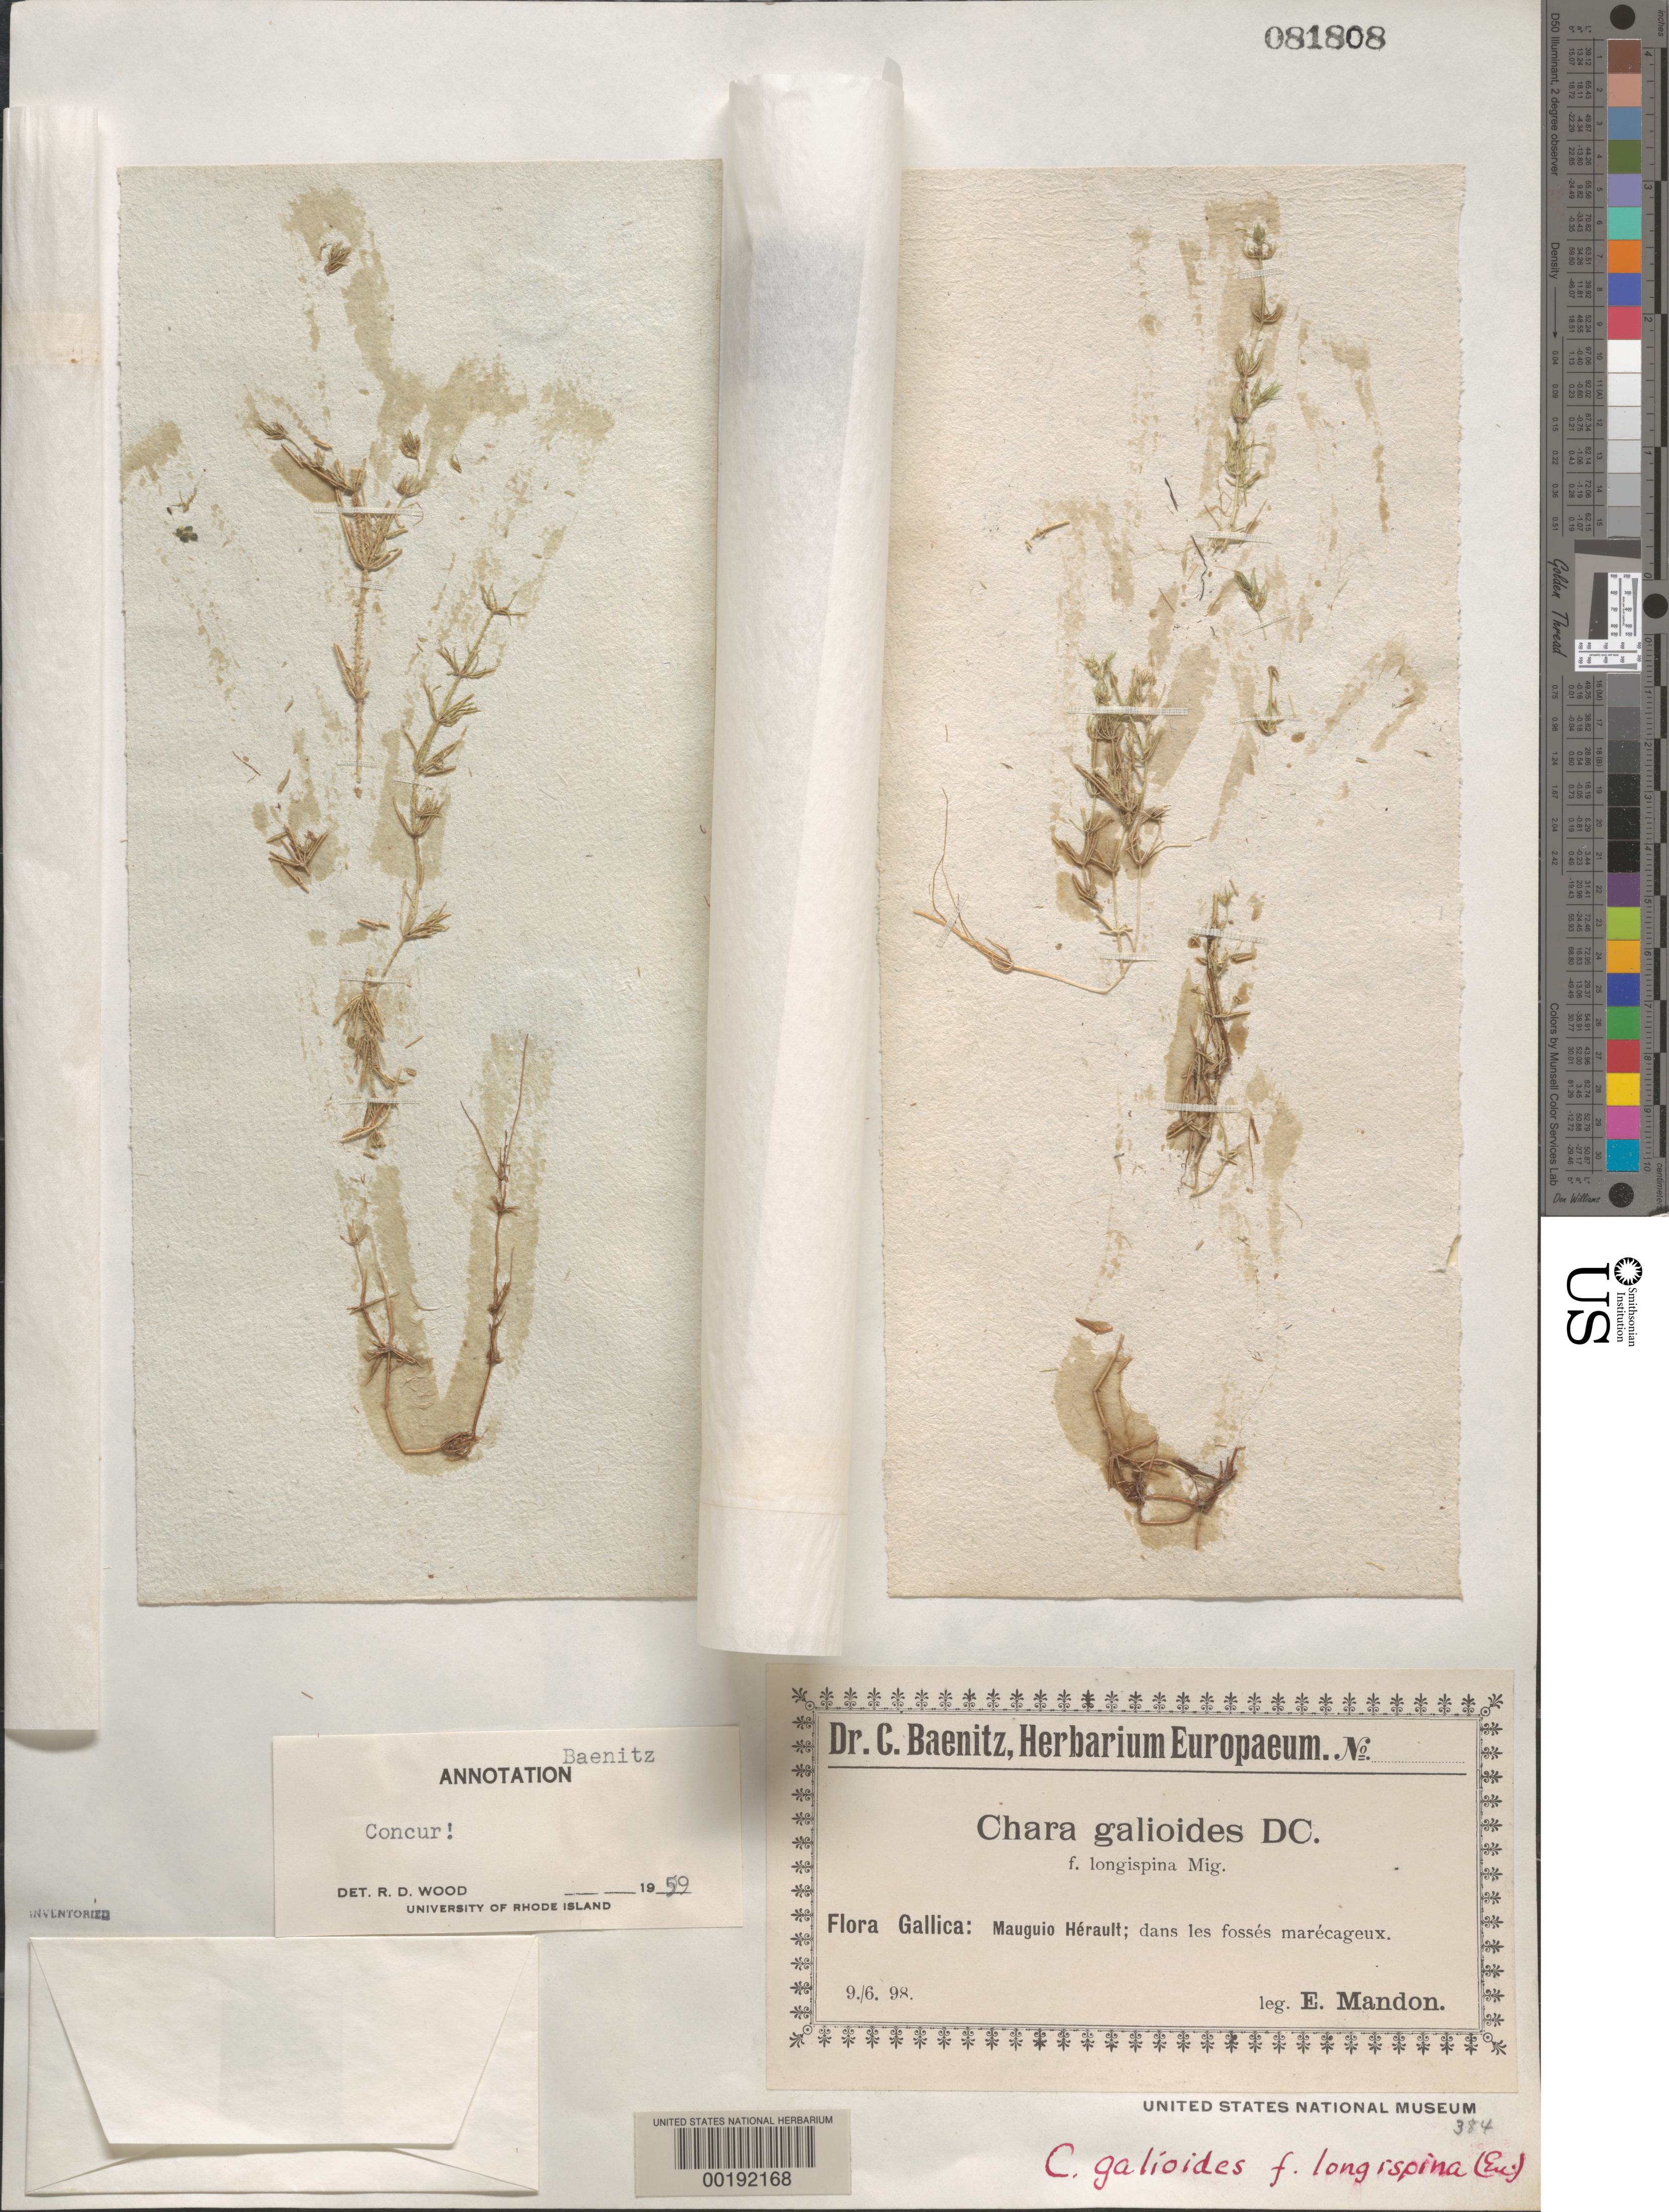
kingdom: Plantae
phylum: Charophyta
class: Charophyceae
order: Charales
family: Characeae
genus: Chara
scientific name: Chara vulgaris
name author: L.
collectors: E. Mandon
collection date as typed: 09 Jun 1898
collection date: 1898-06-09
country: France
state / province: Occitanie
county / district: Herault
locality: Mauguio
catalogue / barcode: US 81808